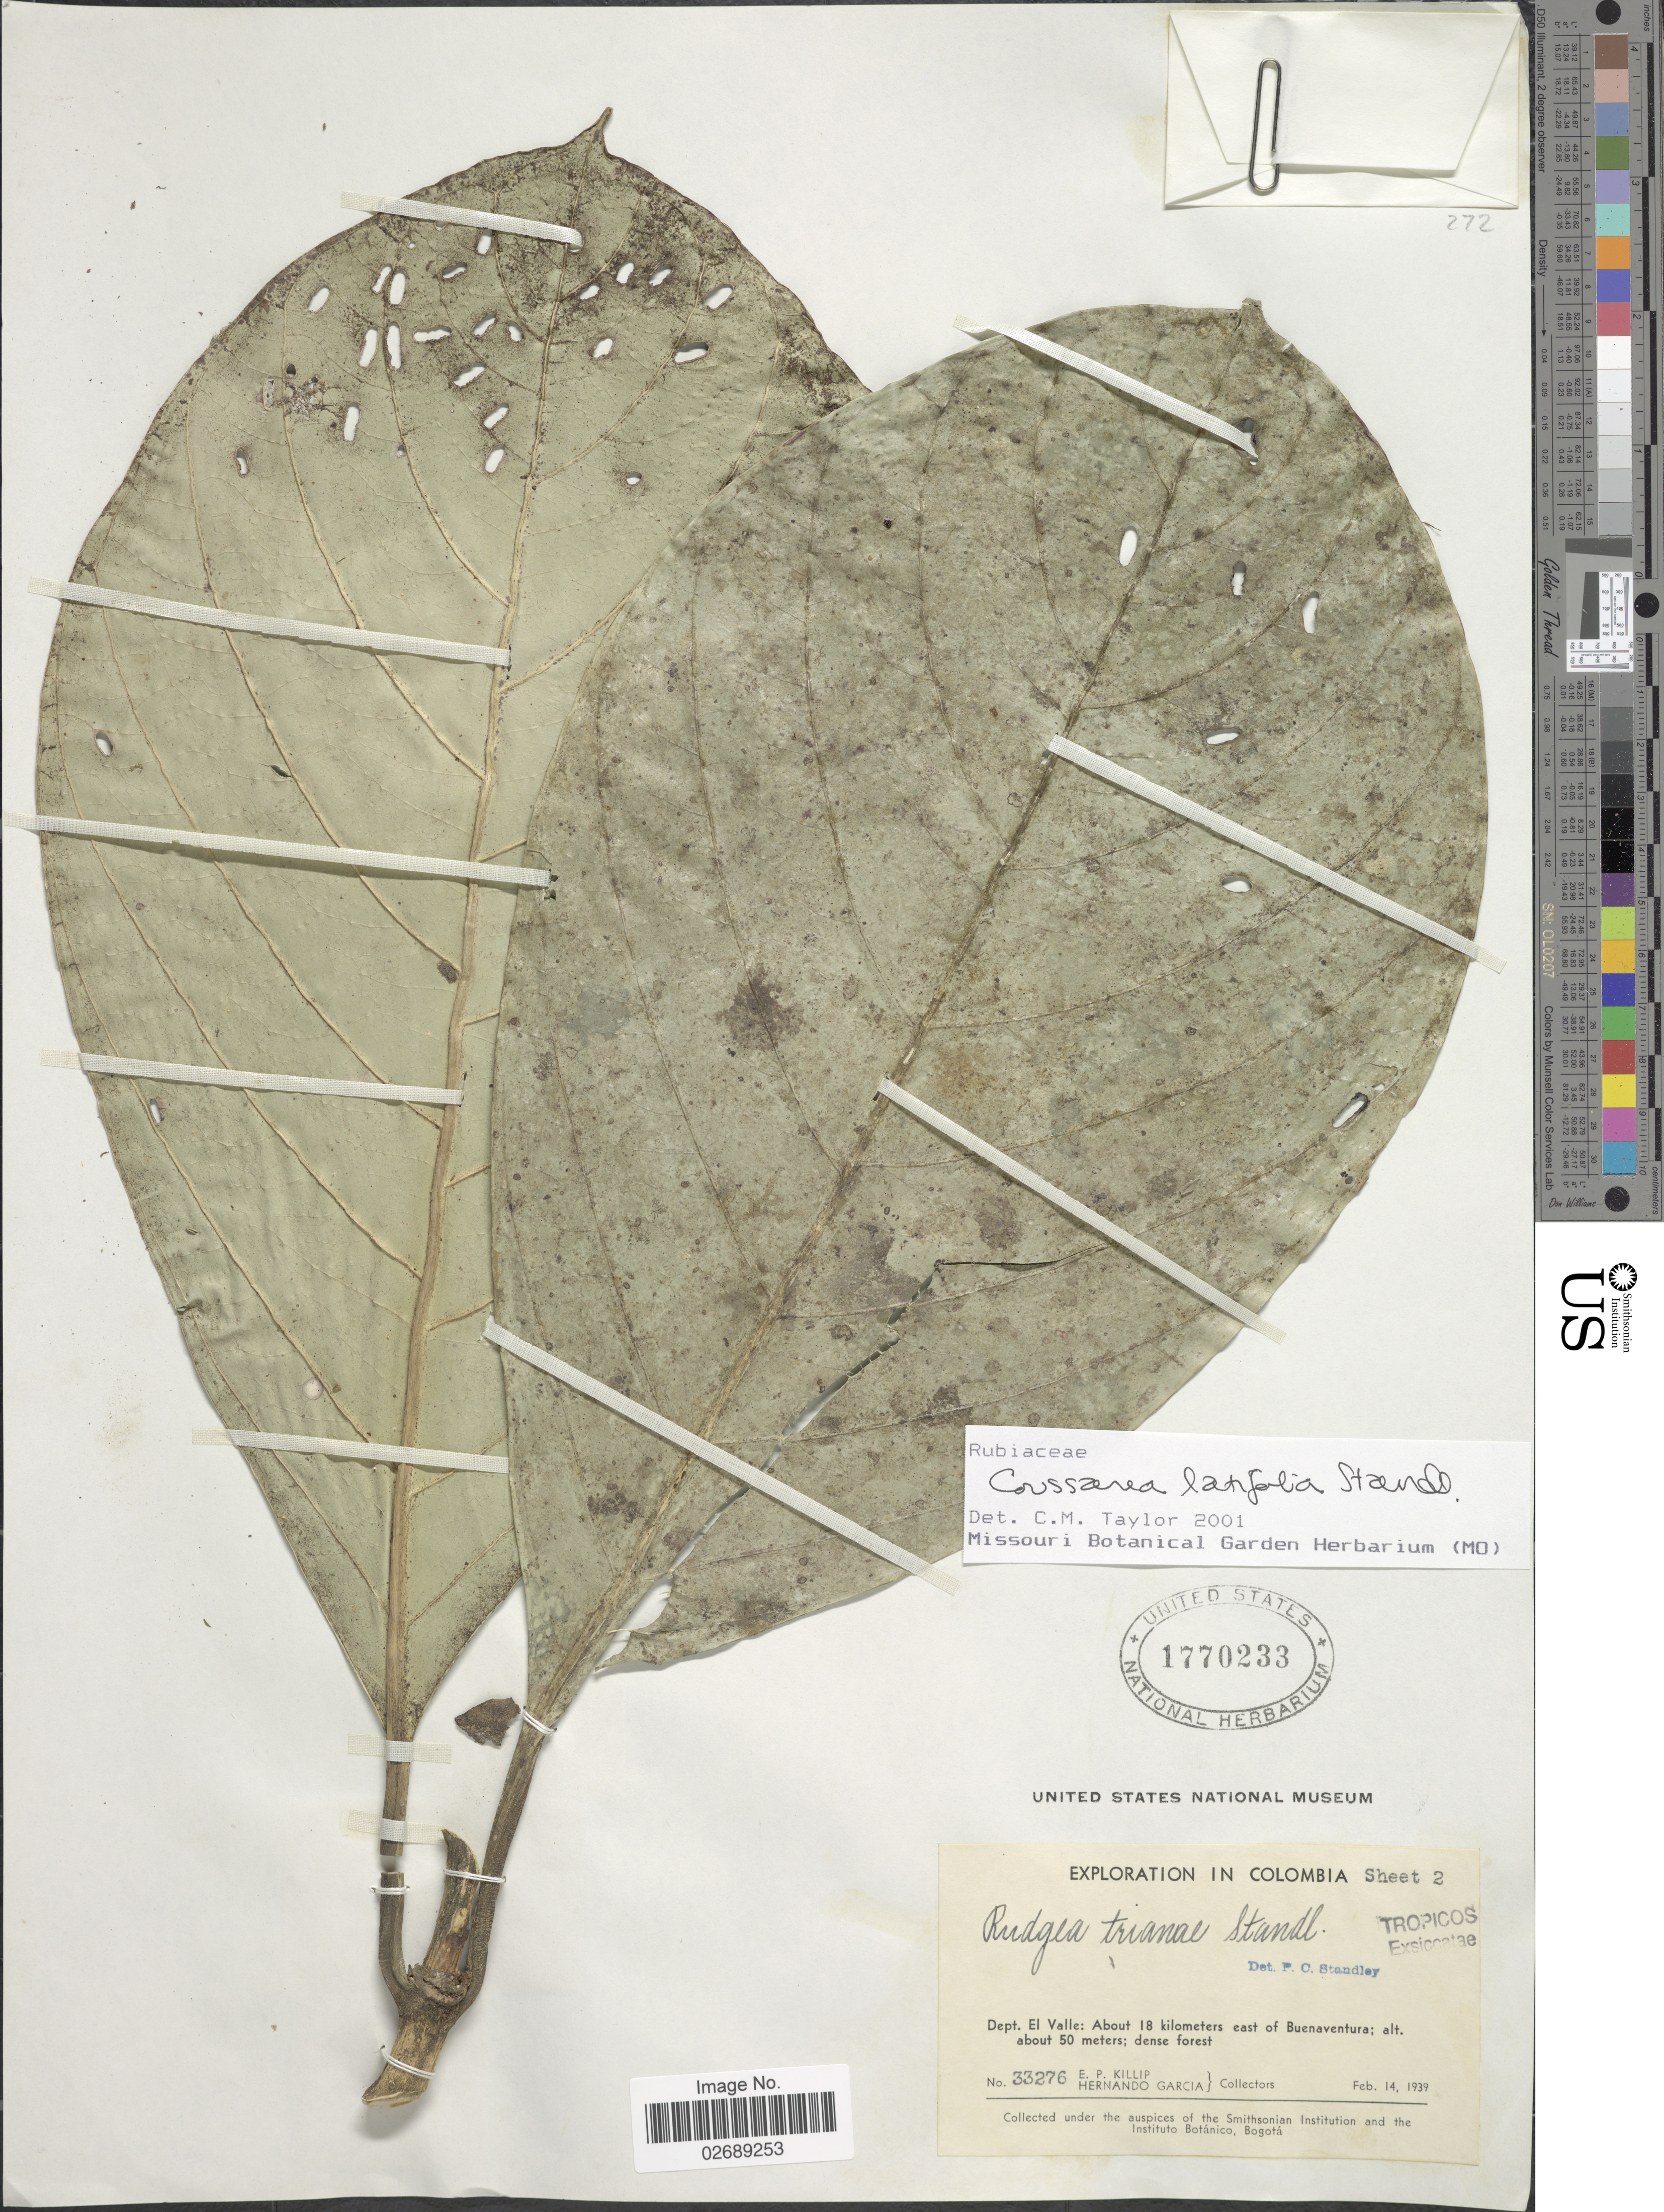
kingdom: Plantae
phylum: Tracheophyta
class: Magnoliopsida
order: Gentianales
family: Rubiaceae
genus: Coussarea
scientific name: Coussarea latifolia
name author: Standl.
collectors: E. P. Killip & H. Garcia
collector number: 33276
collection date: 1939-02-14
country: Colombia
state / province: Valle del Cauca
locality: Dept. El Valle: About 18 kilometers east of Buenaventura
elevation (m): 50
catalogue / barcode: US 1770233